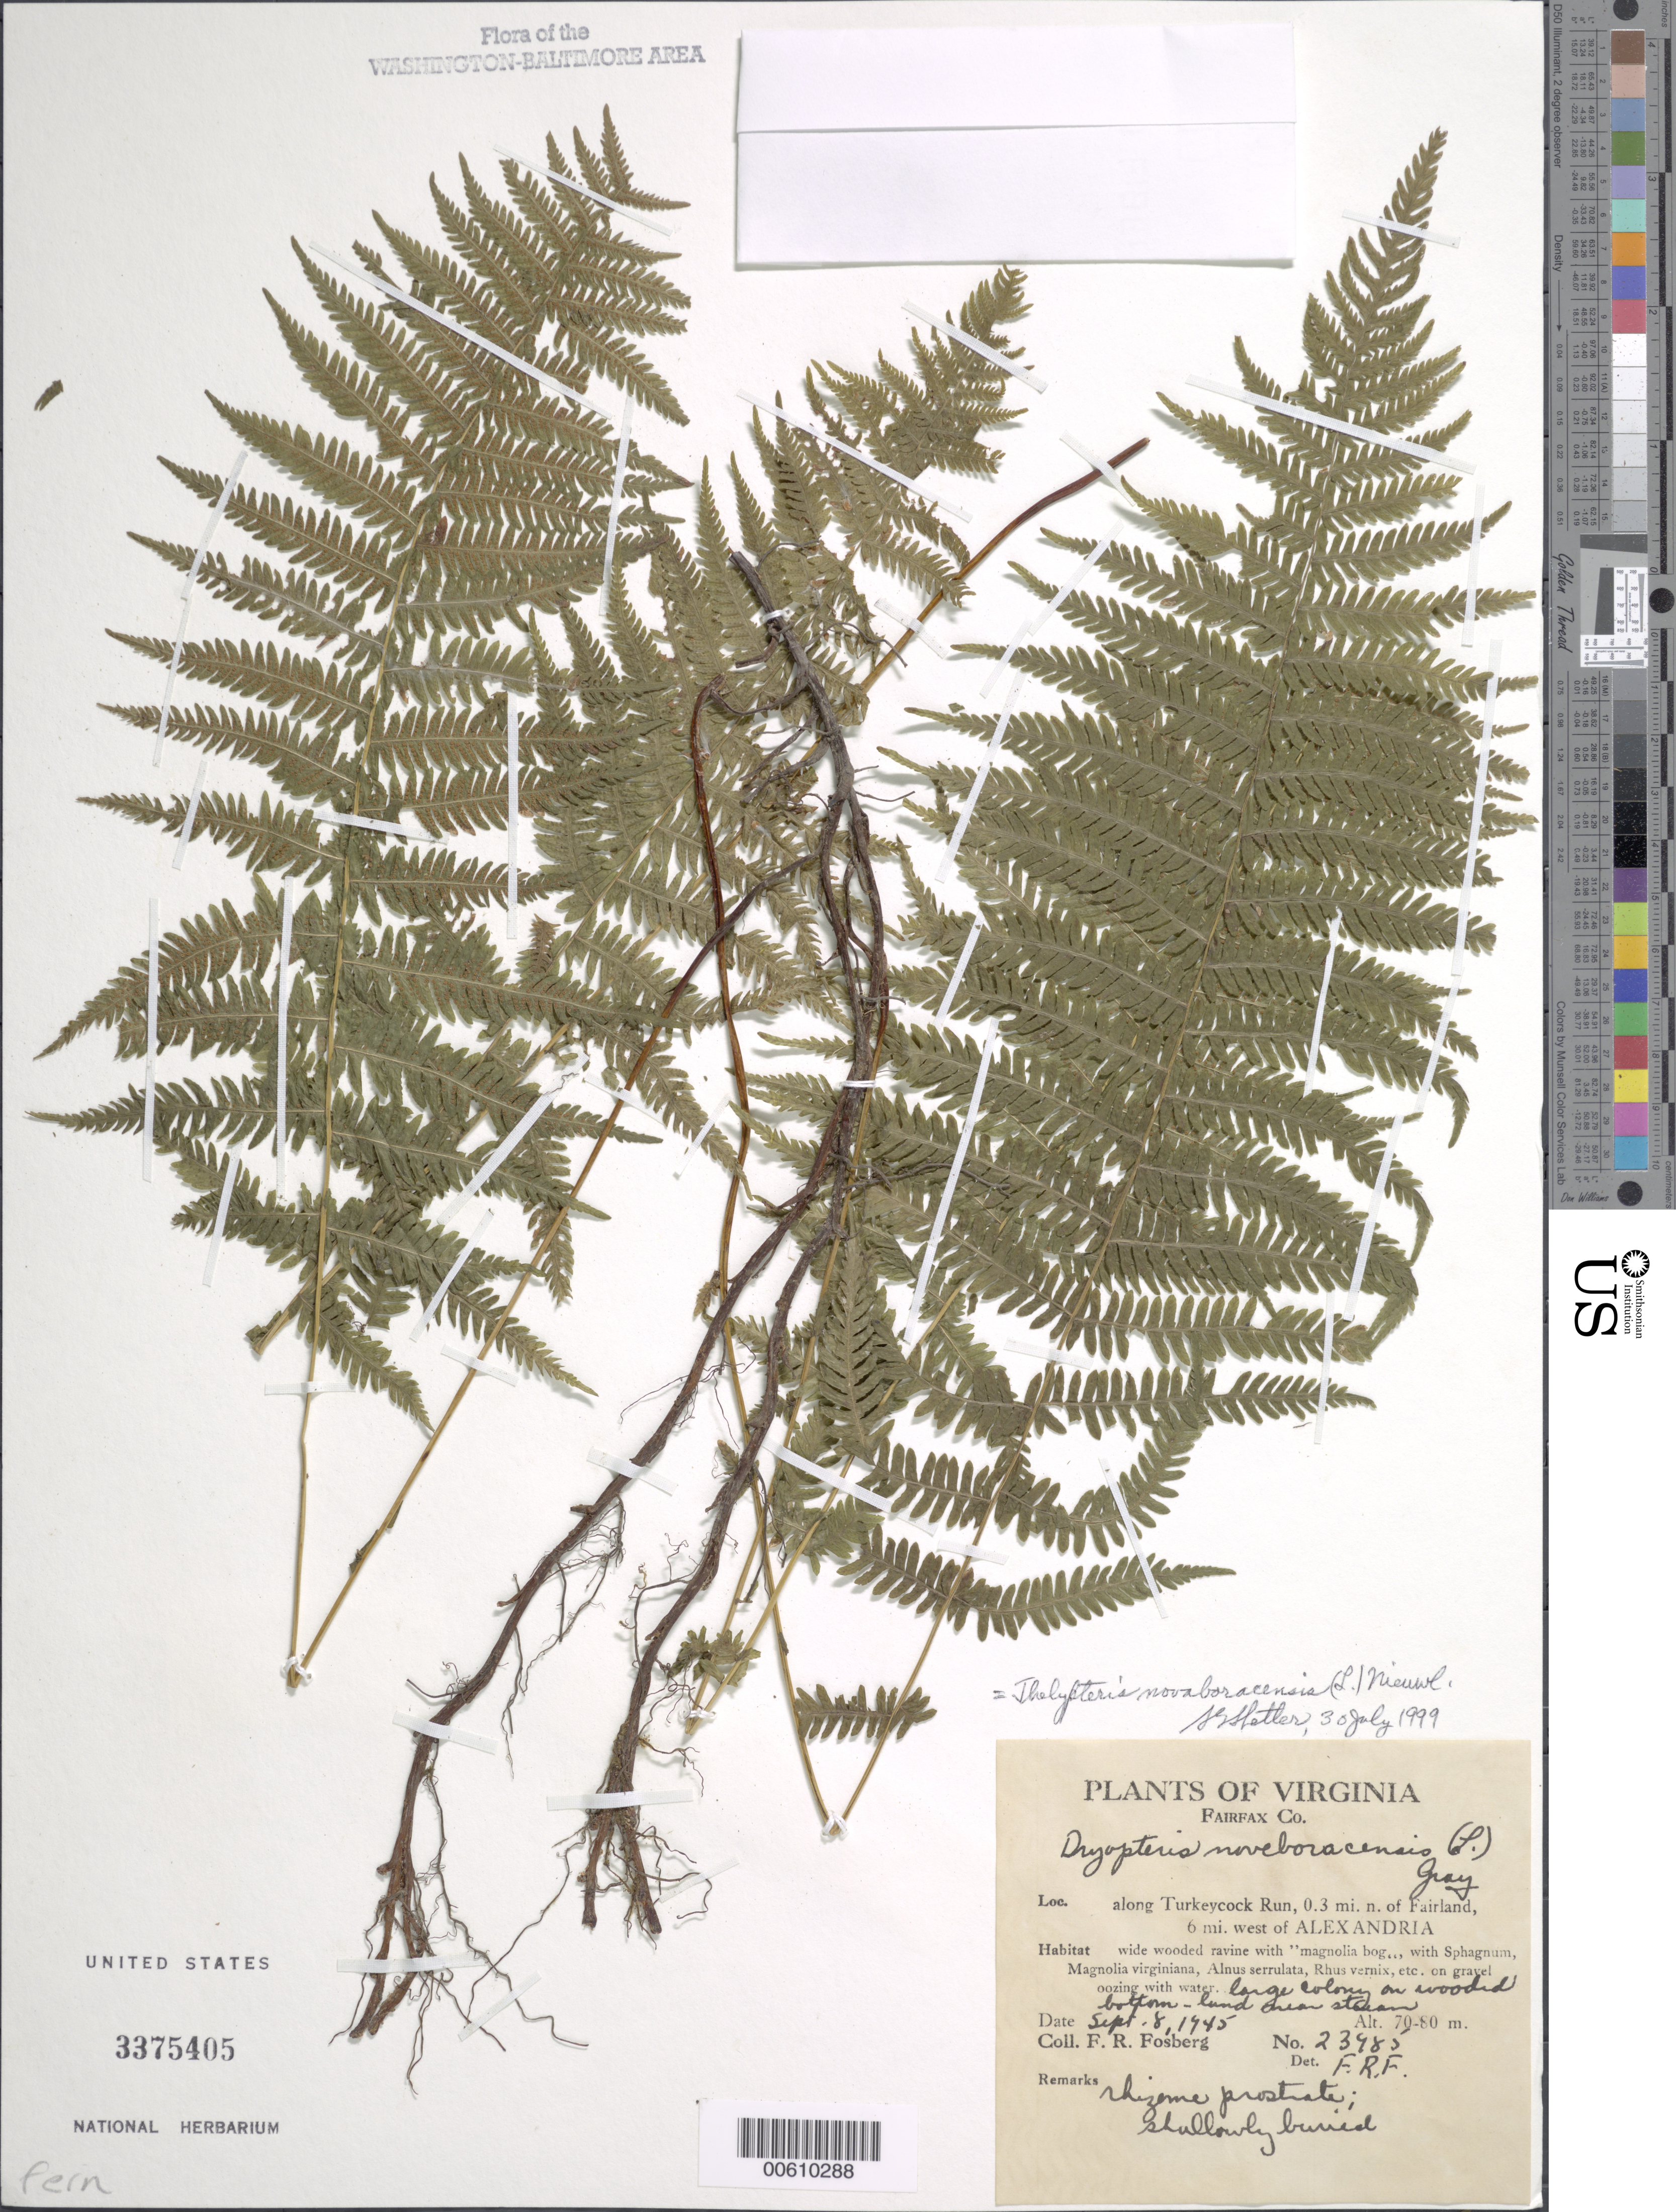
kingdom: Plantae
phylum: Tracheophyta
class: Polypodiopsida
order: Polypodiales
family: Thelypteridaceae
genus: Parathelypteris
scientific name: Parathelypteris noveboracensis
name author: (L.) Ching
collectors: F. R. Fosberg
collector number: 23985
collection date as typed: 08 Sep 1945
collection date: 1945-09-08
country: United States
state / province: Virginia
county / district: Fairfax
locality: Along Turkeycock Run, N of Fairland, W of Alexandria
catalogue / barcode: US 3375405